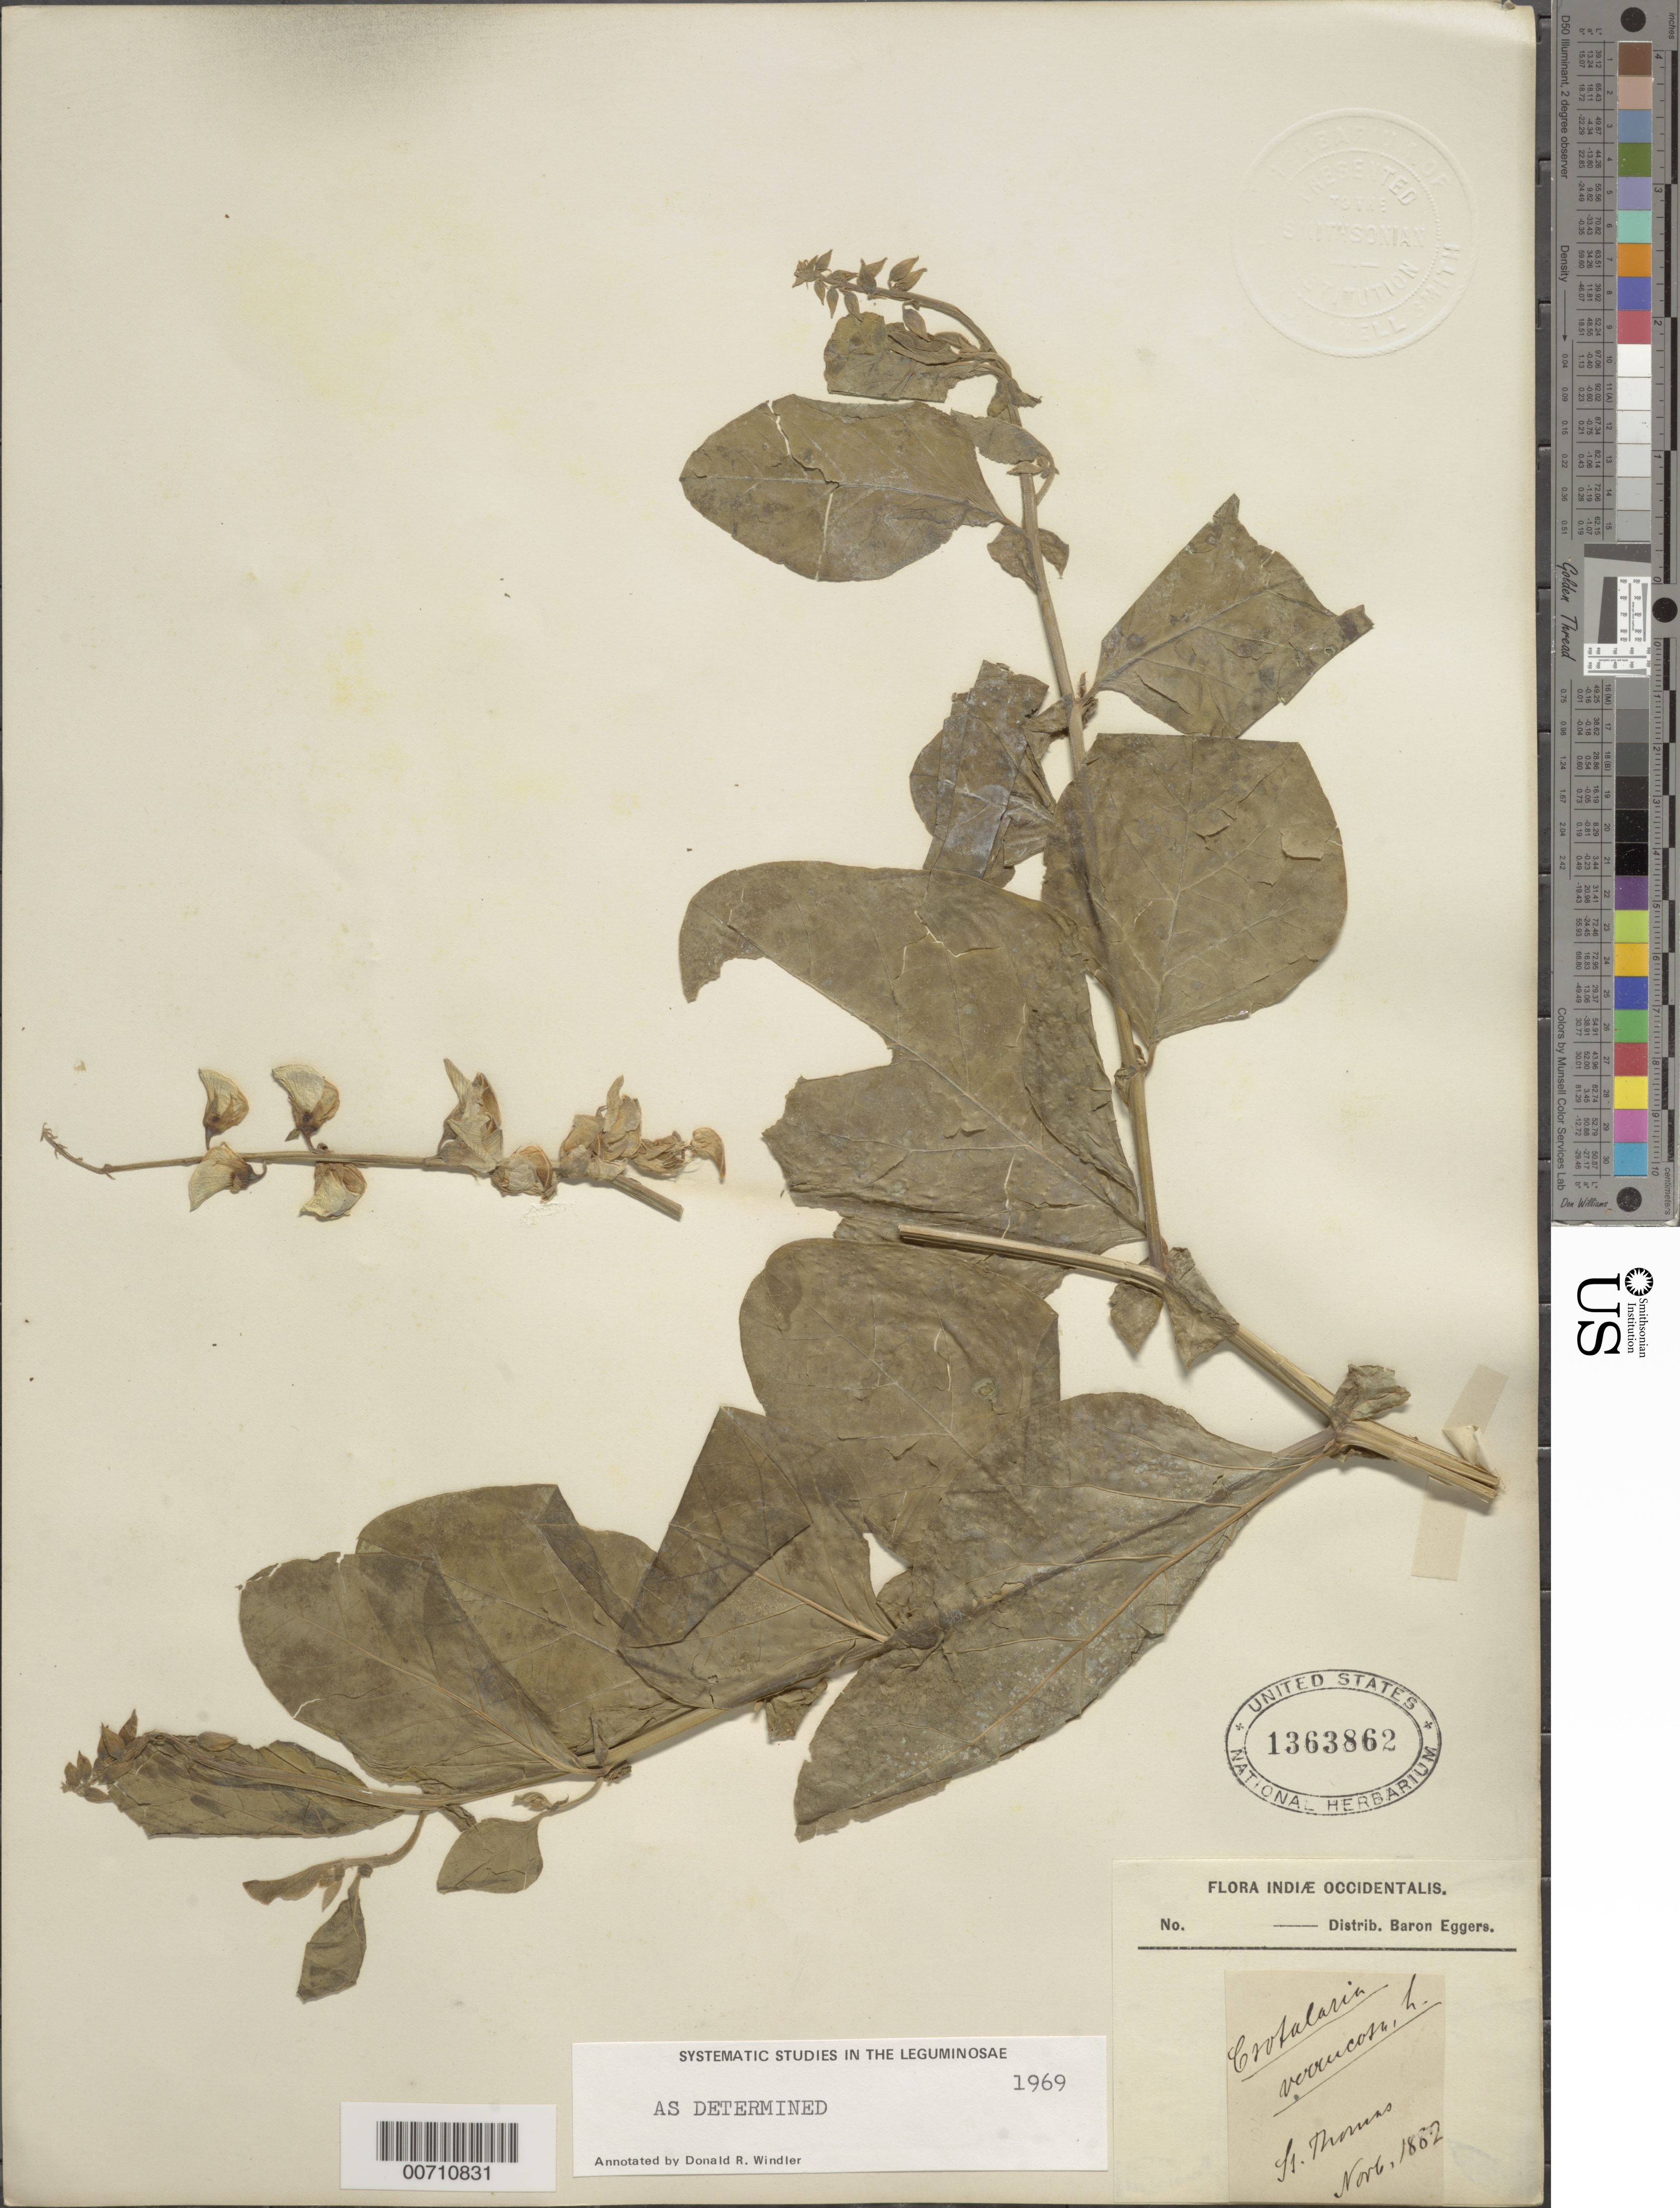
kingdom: Plantae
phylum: Tracheophyta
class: Magnoliopsida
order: Fabales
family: Fabaceae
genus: Crotalaria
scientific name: Crotalaria verrucosa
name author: L.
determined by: Windler, D. R.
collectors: H. F. A. von Eggers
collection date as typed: Nov 1882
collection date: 1882-11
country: U.S. Virgin Islands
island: St. Thomas Island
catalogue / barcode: US 1363862